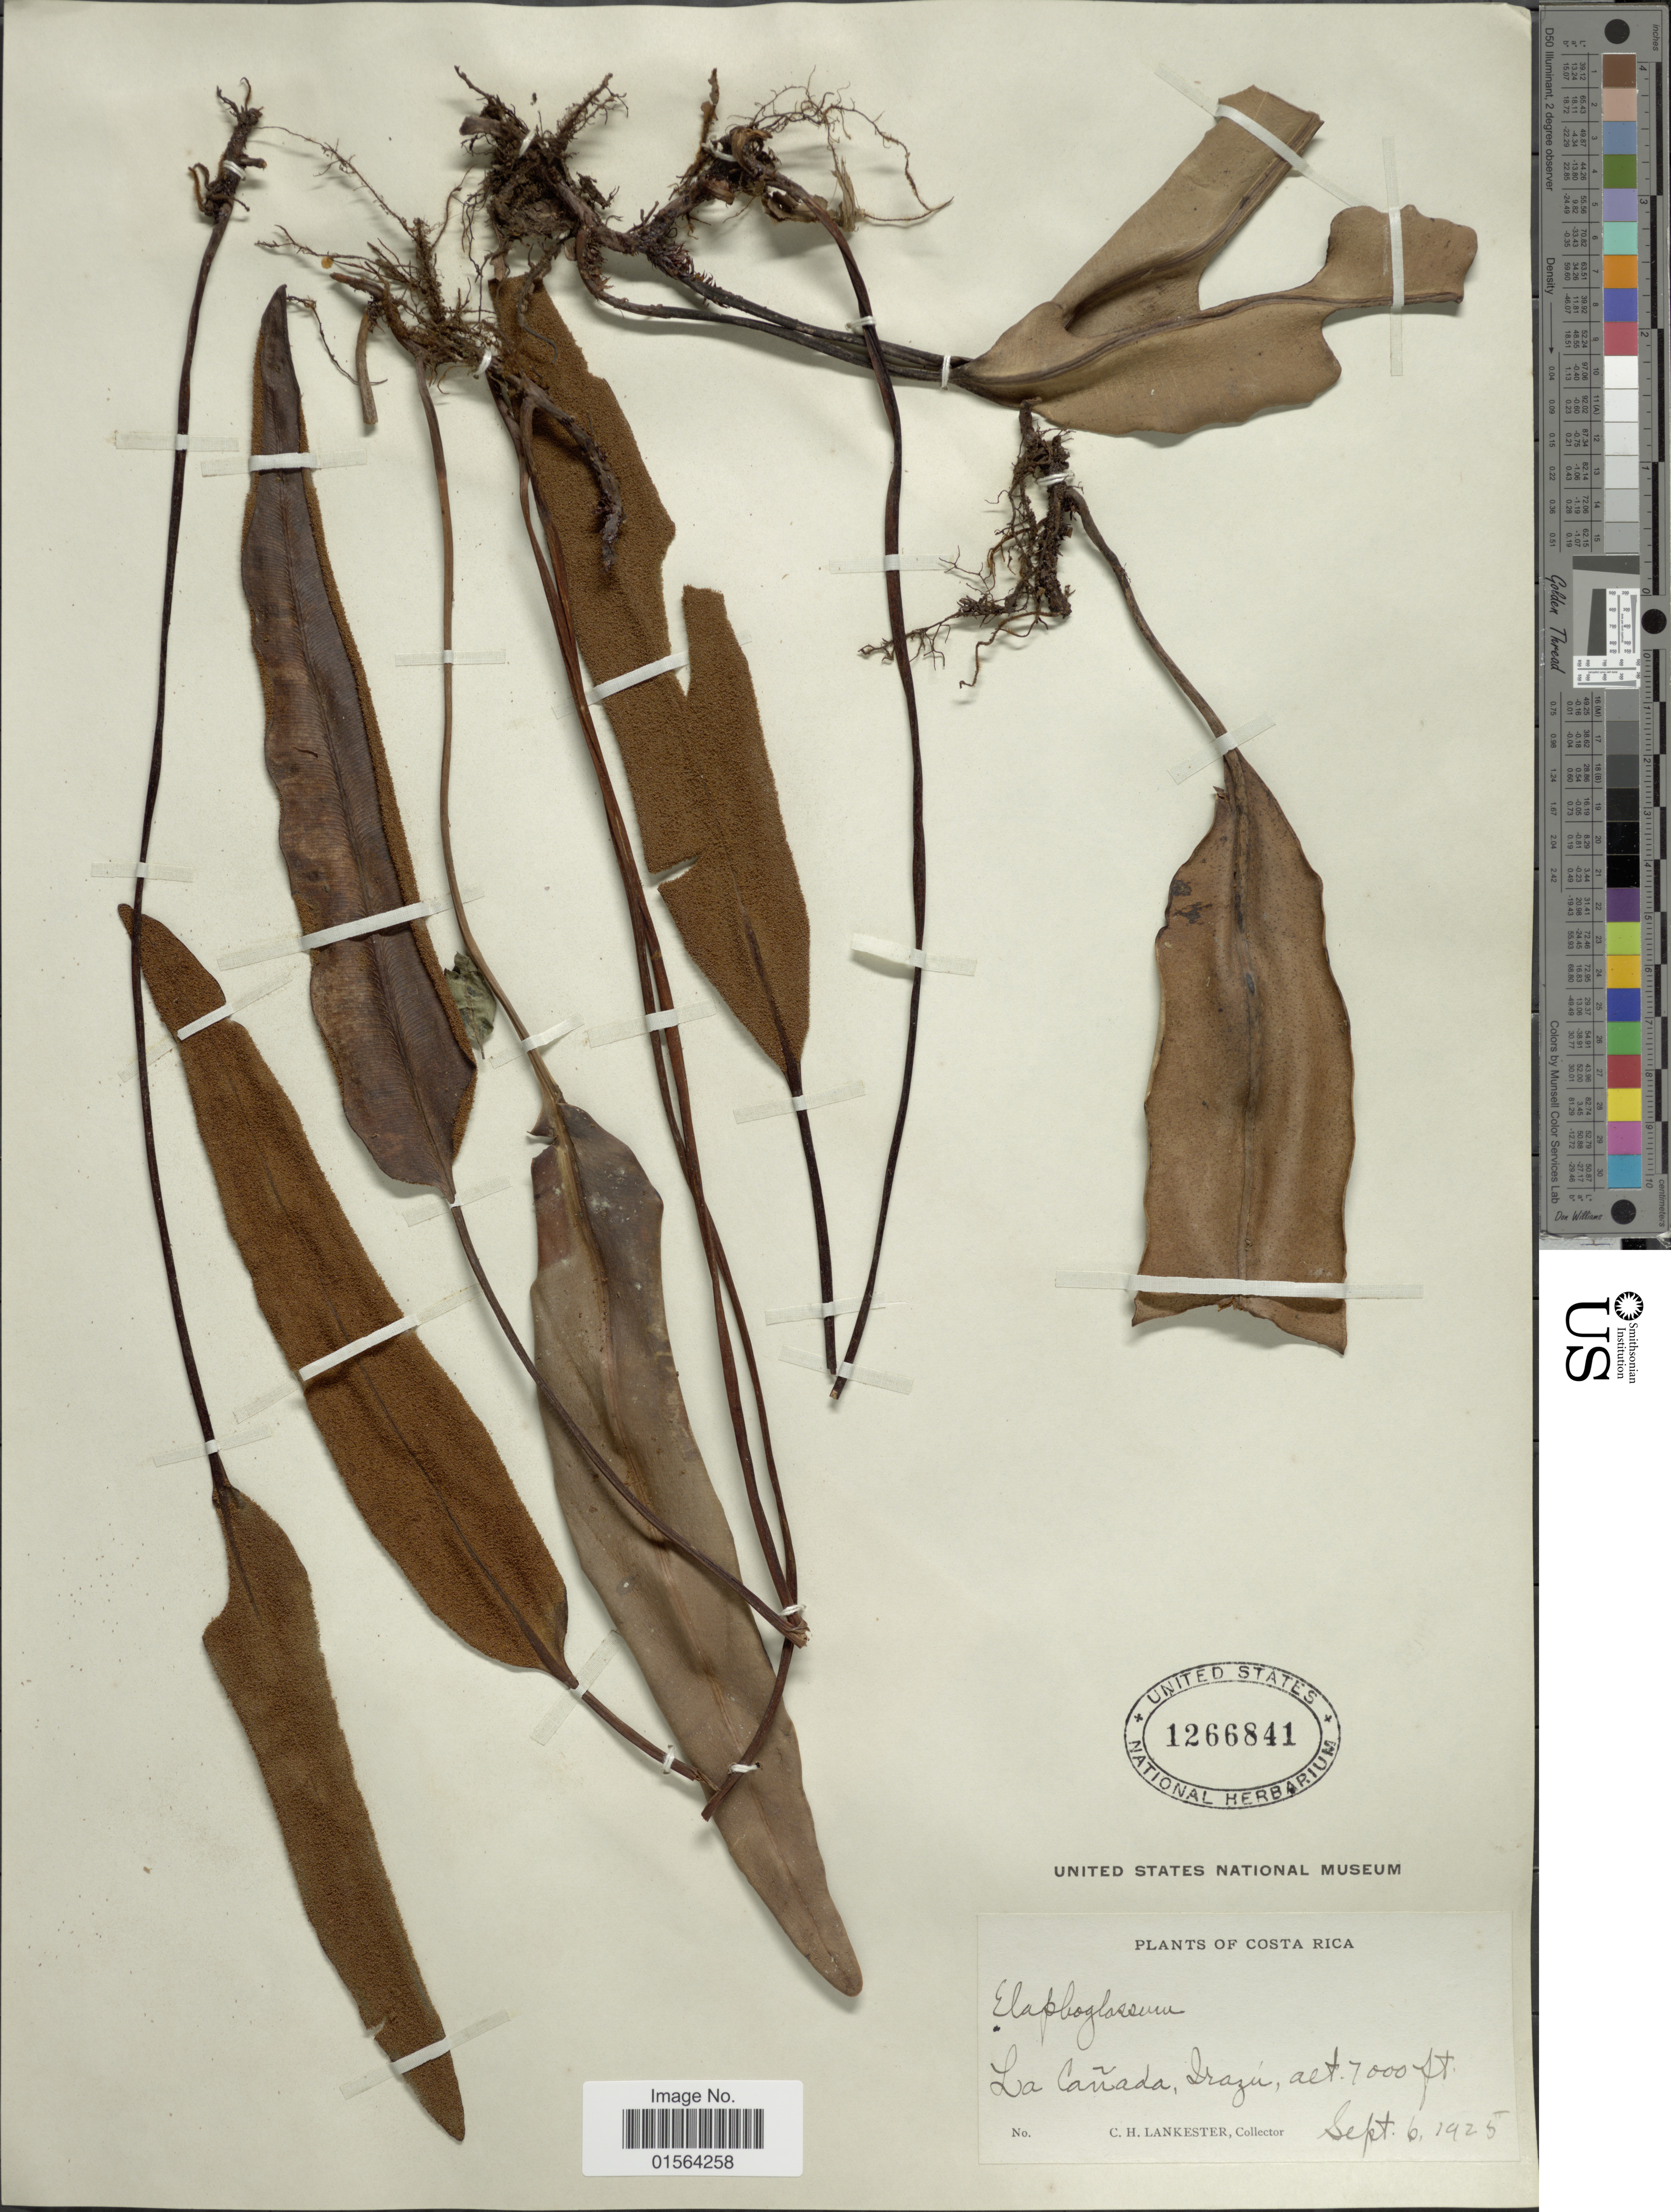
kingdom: Plantae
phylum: Tracheophyta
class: Polypodiopsida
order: Polypodiales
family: Dryopteridaceae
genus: Elaphoglossum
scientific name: Elaphoglossum lingua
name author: (C. Presl) Brack.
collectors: C. H. Lankester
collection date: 1925-09-06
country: Costa Rica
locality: La Canada, Irazu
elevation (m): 2134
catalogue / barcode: US 1266841